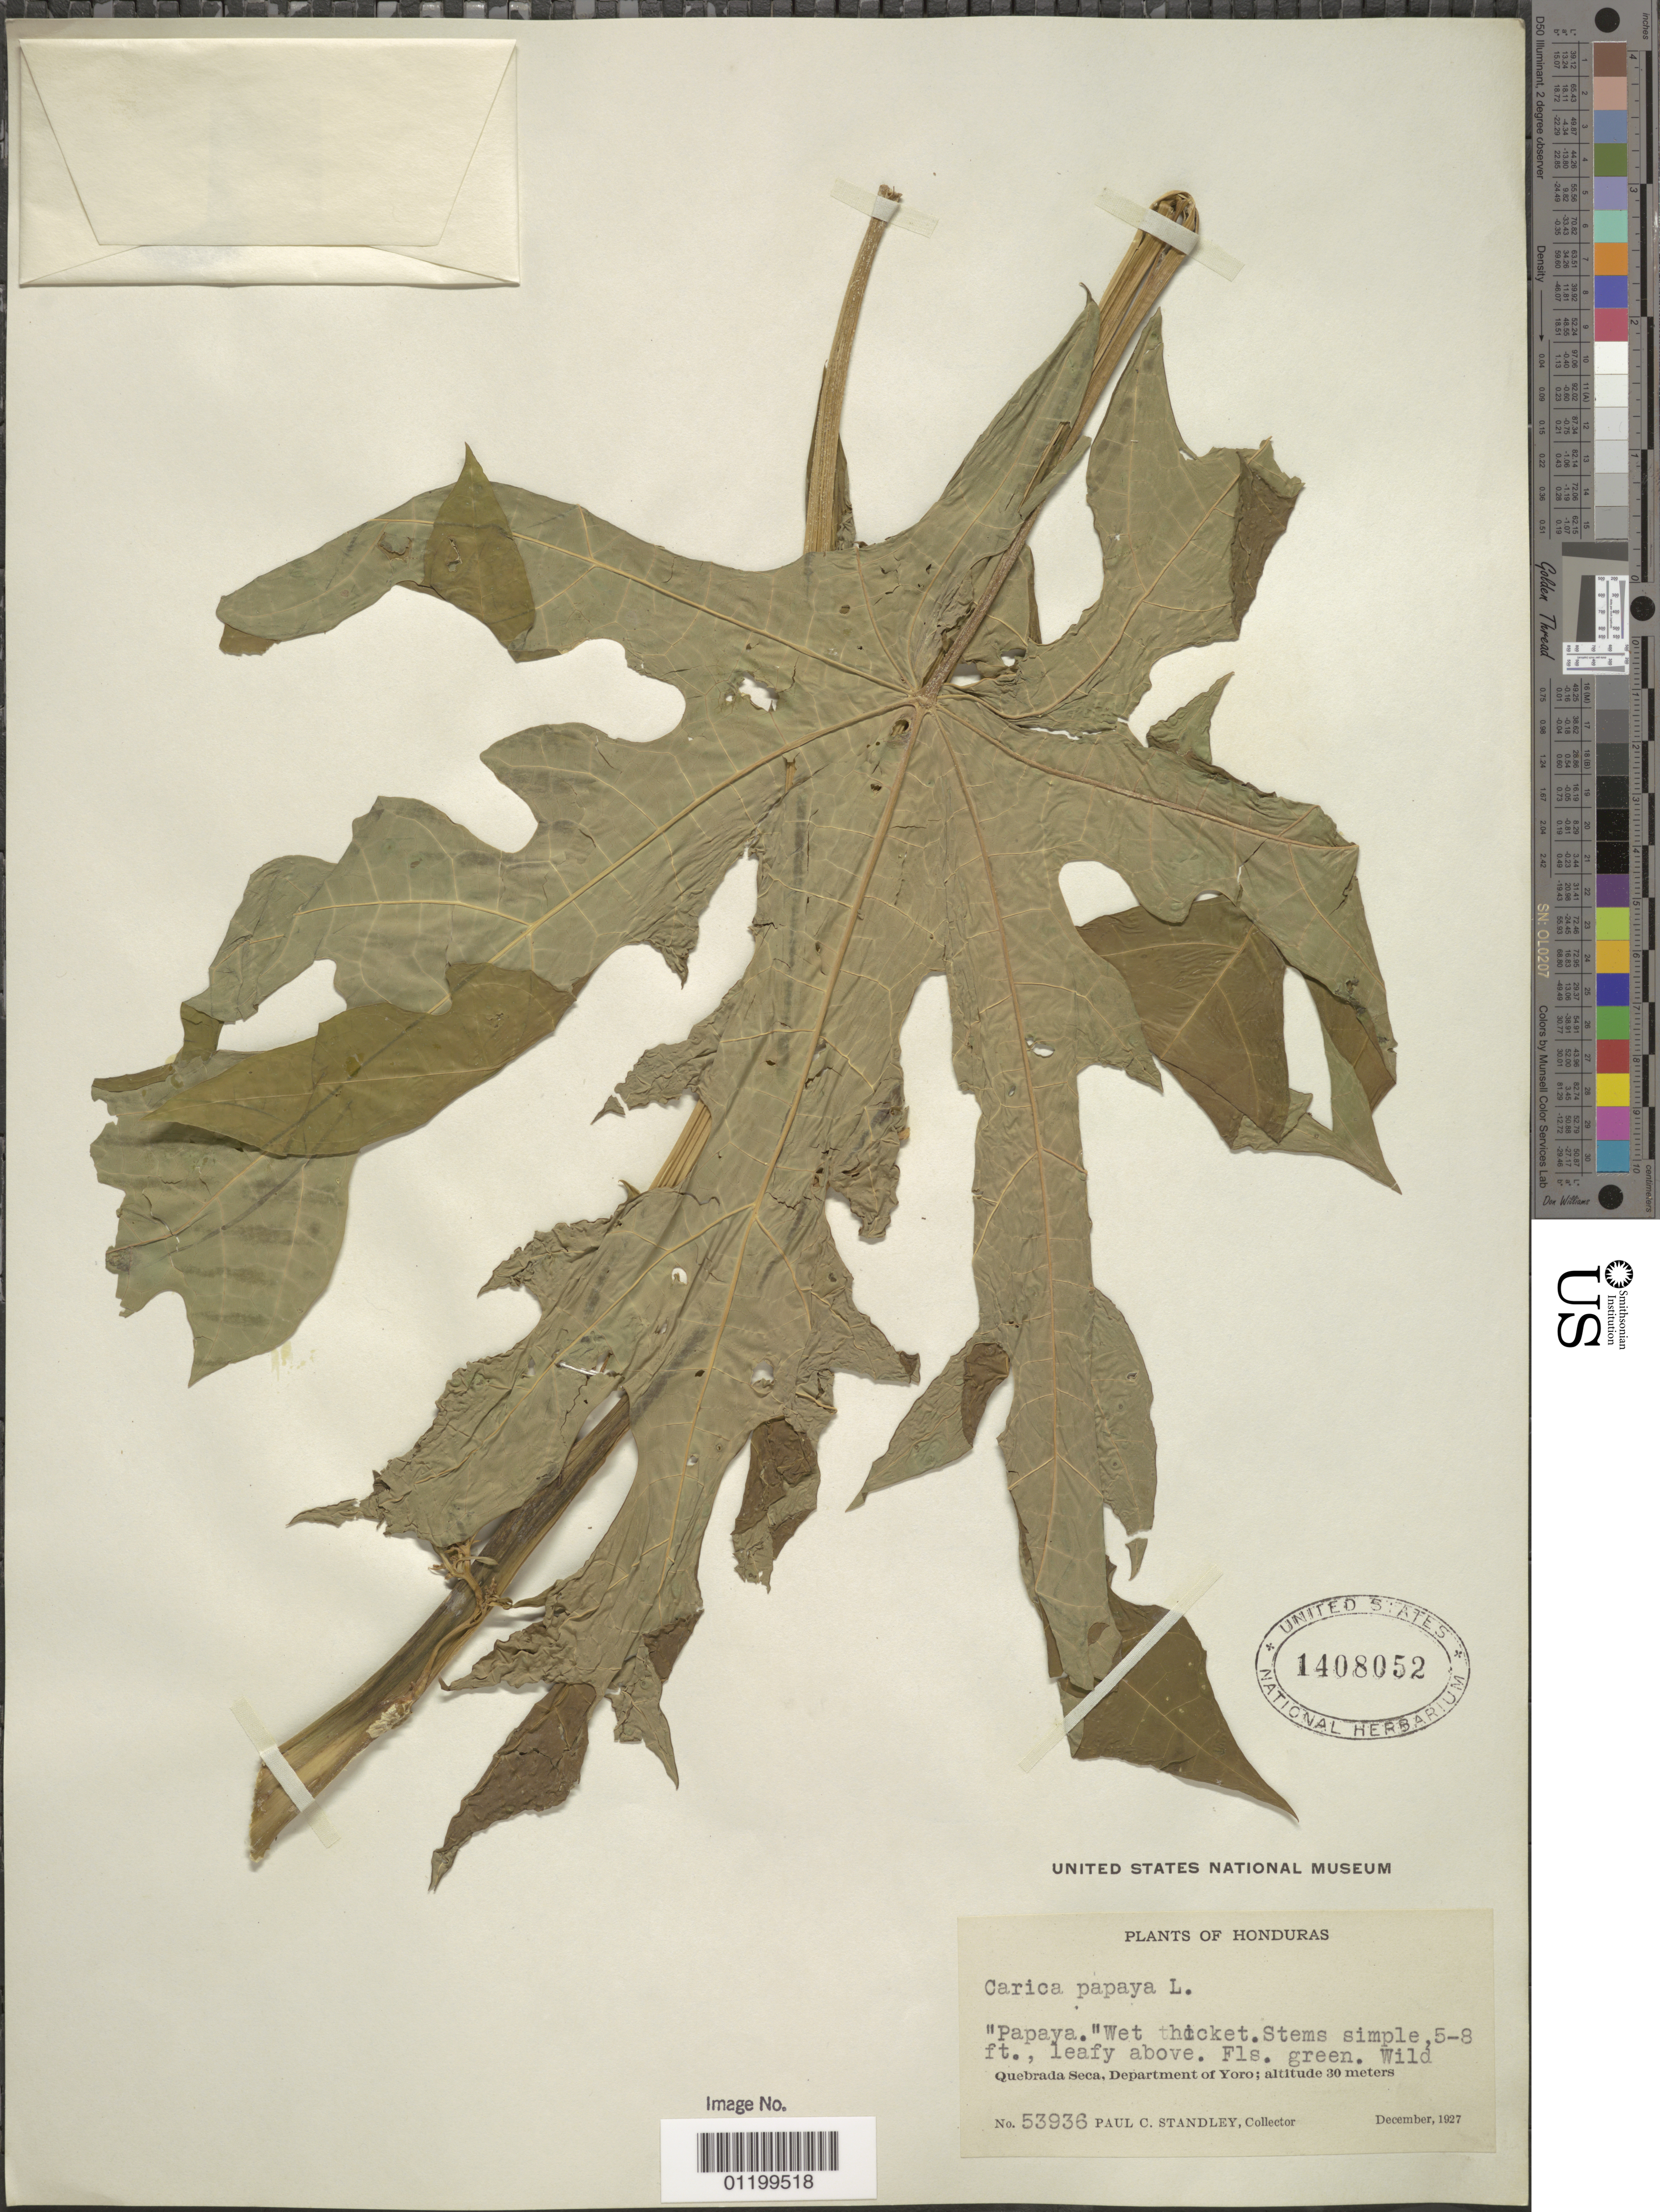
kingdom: Plantae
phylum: Tracheophyta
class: Magnoliopsida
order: Brassicales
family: Caricaceae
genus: Carica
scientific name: Carica papaya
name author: L.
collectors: P. C. Standley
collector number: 53936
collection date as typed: Dec 1927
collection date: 1927-12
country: Honduras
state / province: Yoro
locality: Quebrada Seca.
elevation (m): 30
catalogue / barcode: US 1408052